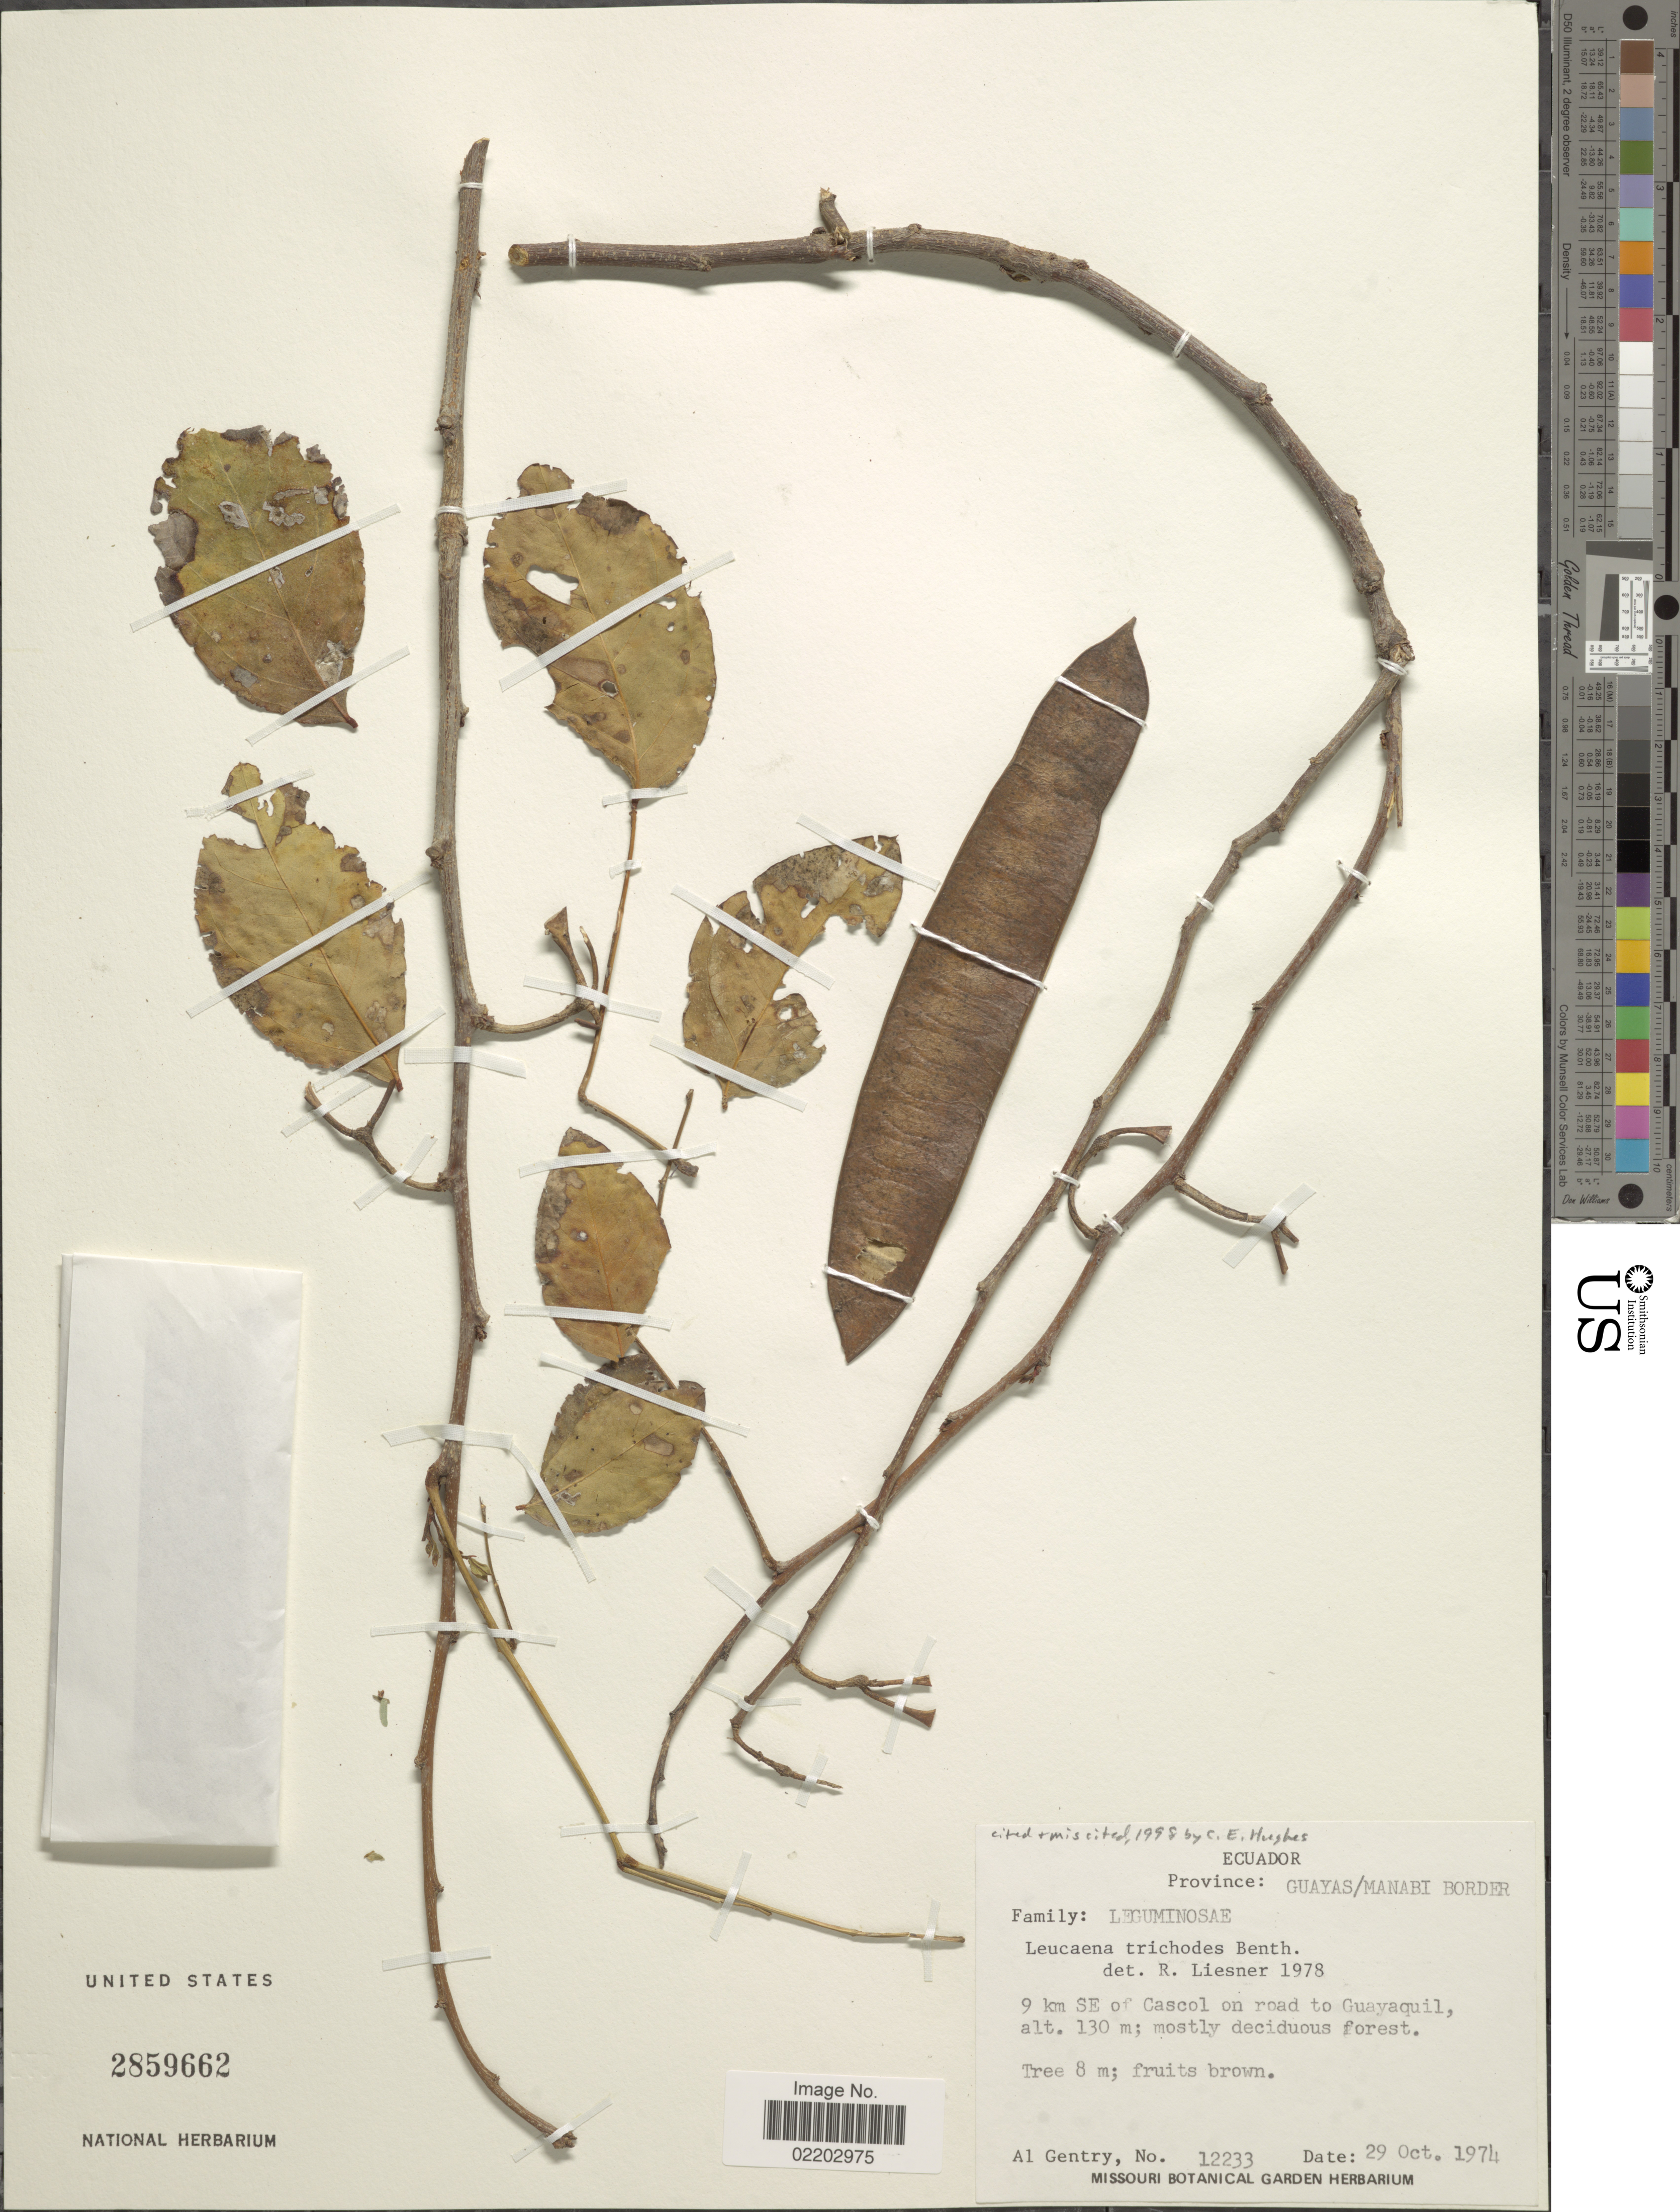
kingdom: Plantae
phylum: Tracheophyta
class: Magnoliopsida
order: Fabales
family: Fabaceae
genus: Leucaena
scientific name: Leucaena trichodes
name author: (Jacq.) Benth.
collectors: A. H. Gentry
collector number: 12233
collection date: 1974-10-29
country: Ecuador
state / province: Guayas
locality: Province: Guayas/Manabi Border. 9 km SE of Cascol on road to Guayaquil.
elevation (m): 130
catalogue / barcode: US 2859662